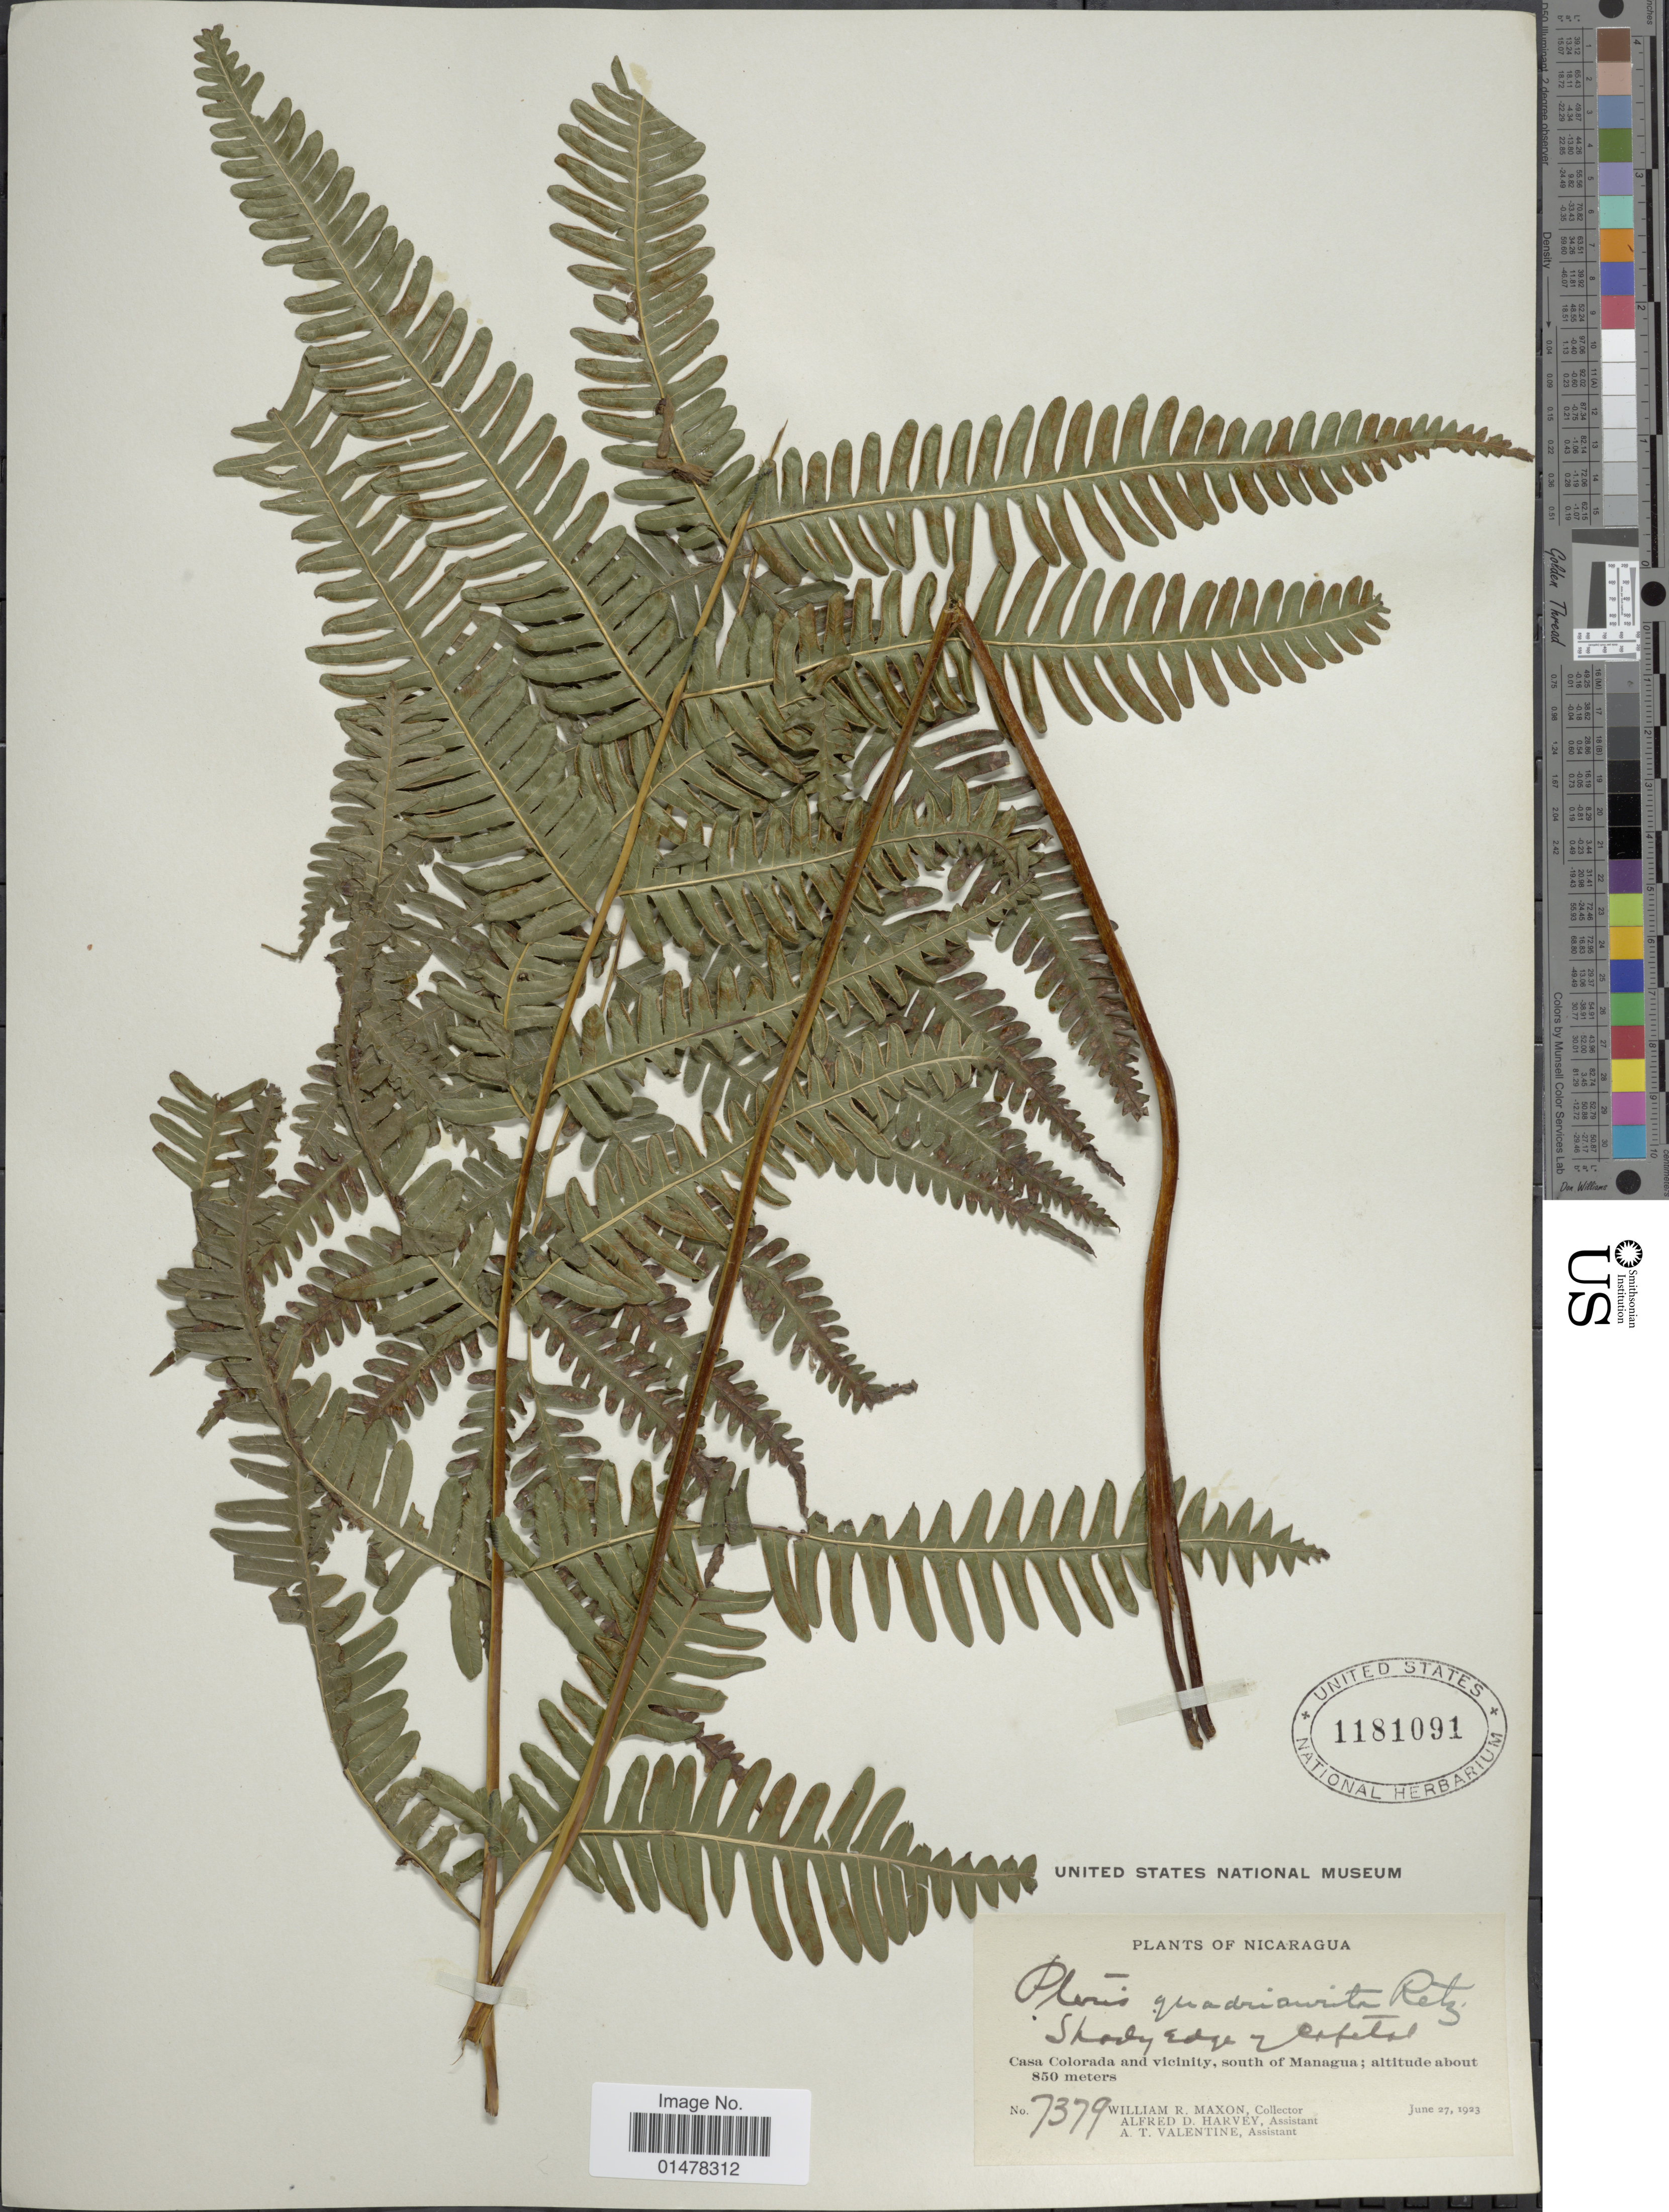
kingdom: Plantae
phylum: Tracheophyta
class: Polypodiopsida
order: Polypodiales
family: Pteridaceae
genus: Pteris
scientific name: Pteris quadriaurita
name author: Retz.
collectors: W. R. Maxon, A. D. Harvey & A. Valentine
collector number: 7379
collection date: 1923-06-27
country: Nicaragua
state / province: Managua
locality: PLants of Nicaragua, Casa Colorada and vicinity, south of Managua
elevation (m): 850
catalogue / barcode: US 1181091